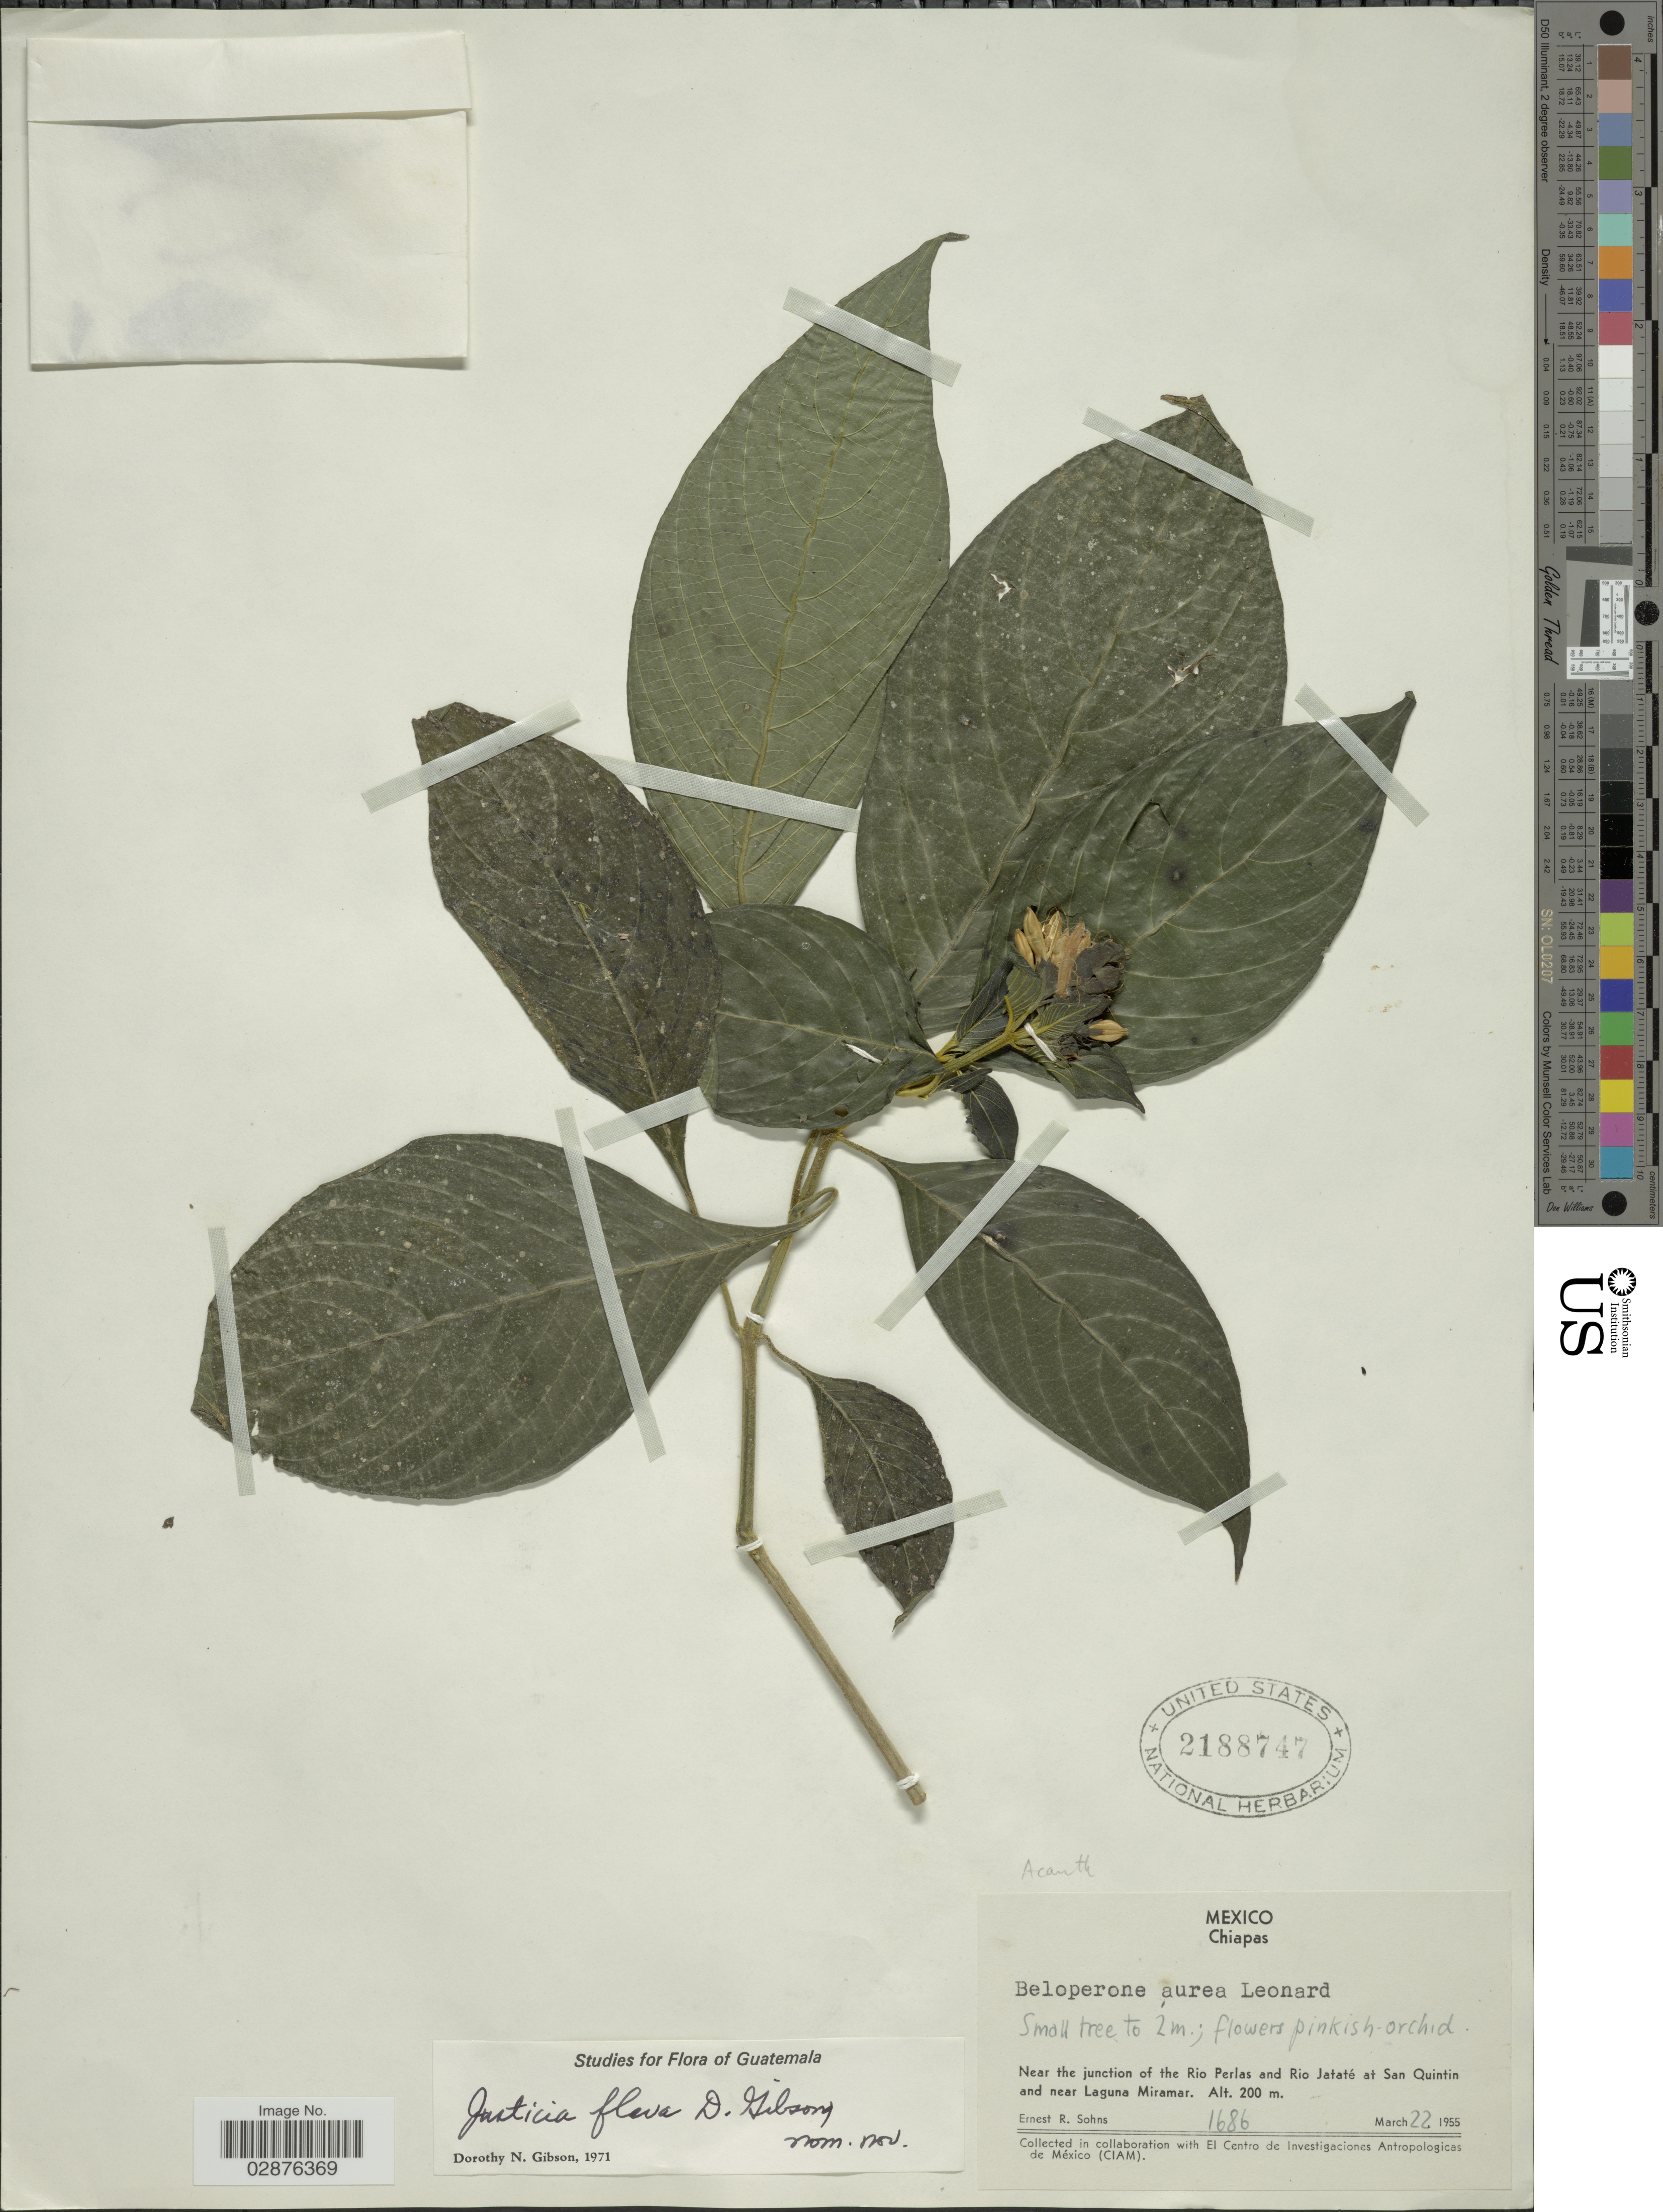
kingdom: Plantae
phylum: Tracheophyta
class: Magnoliopsida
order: Lamiales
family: Acanthaceae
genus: Justicia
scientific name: Justicia flava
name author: (Forssk.) Vahl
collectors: E. R. Sohns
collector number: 1686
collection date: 1955-03-22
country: Mexico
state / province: Chiapas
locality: Near the junction of the Rio Perlas and Rio Jataté at San Quintin and near Laguna Miramar.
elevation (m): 200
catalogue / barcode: US 2188747